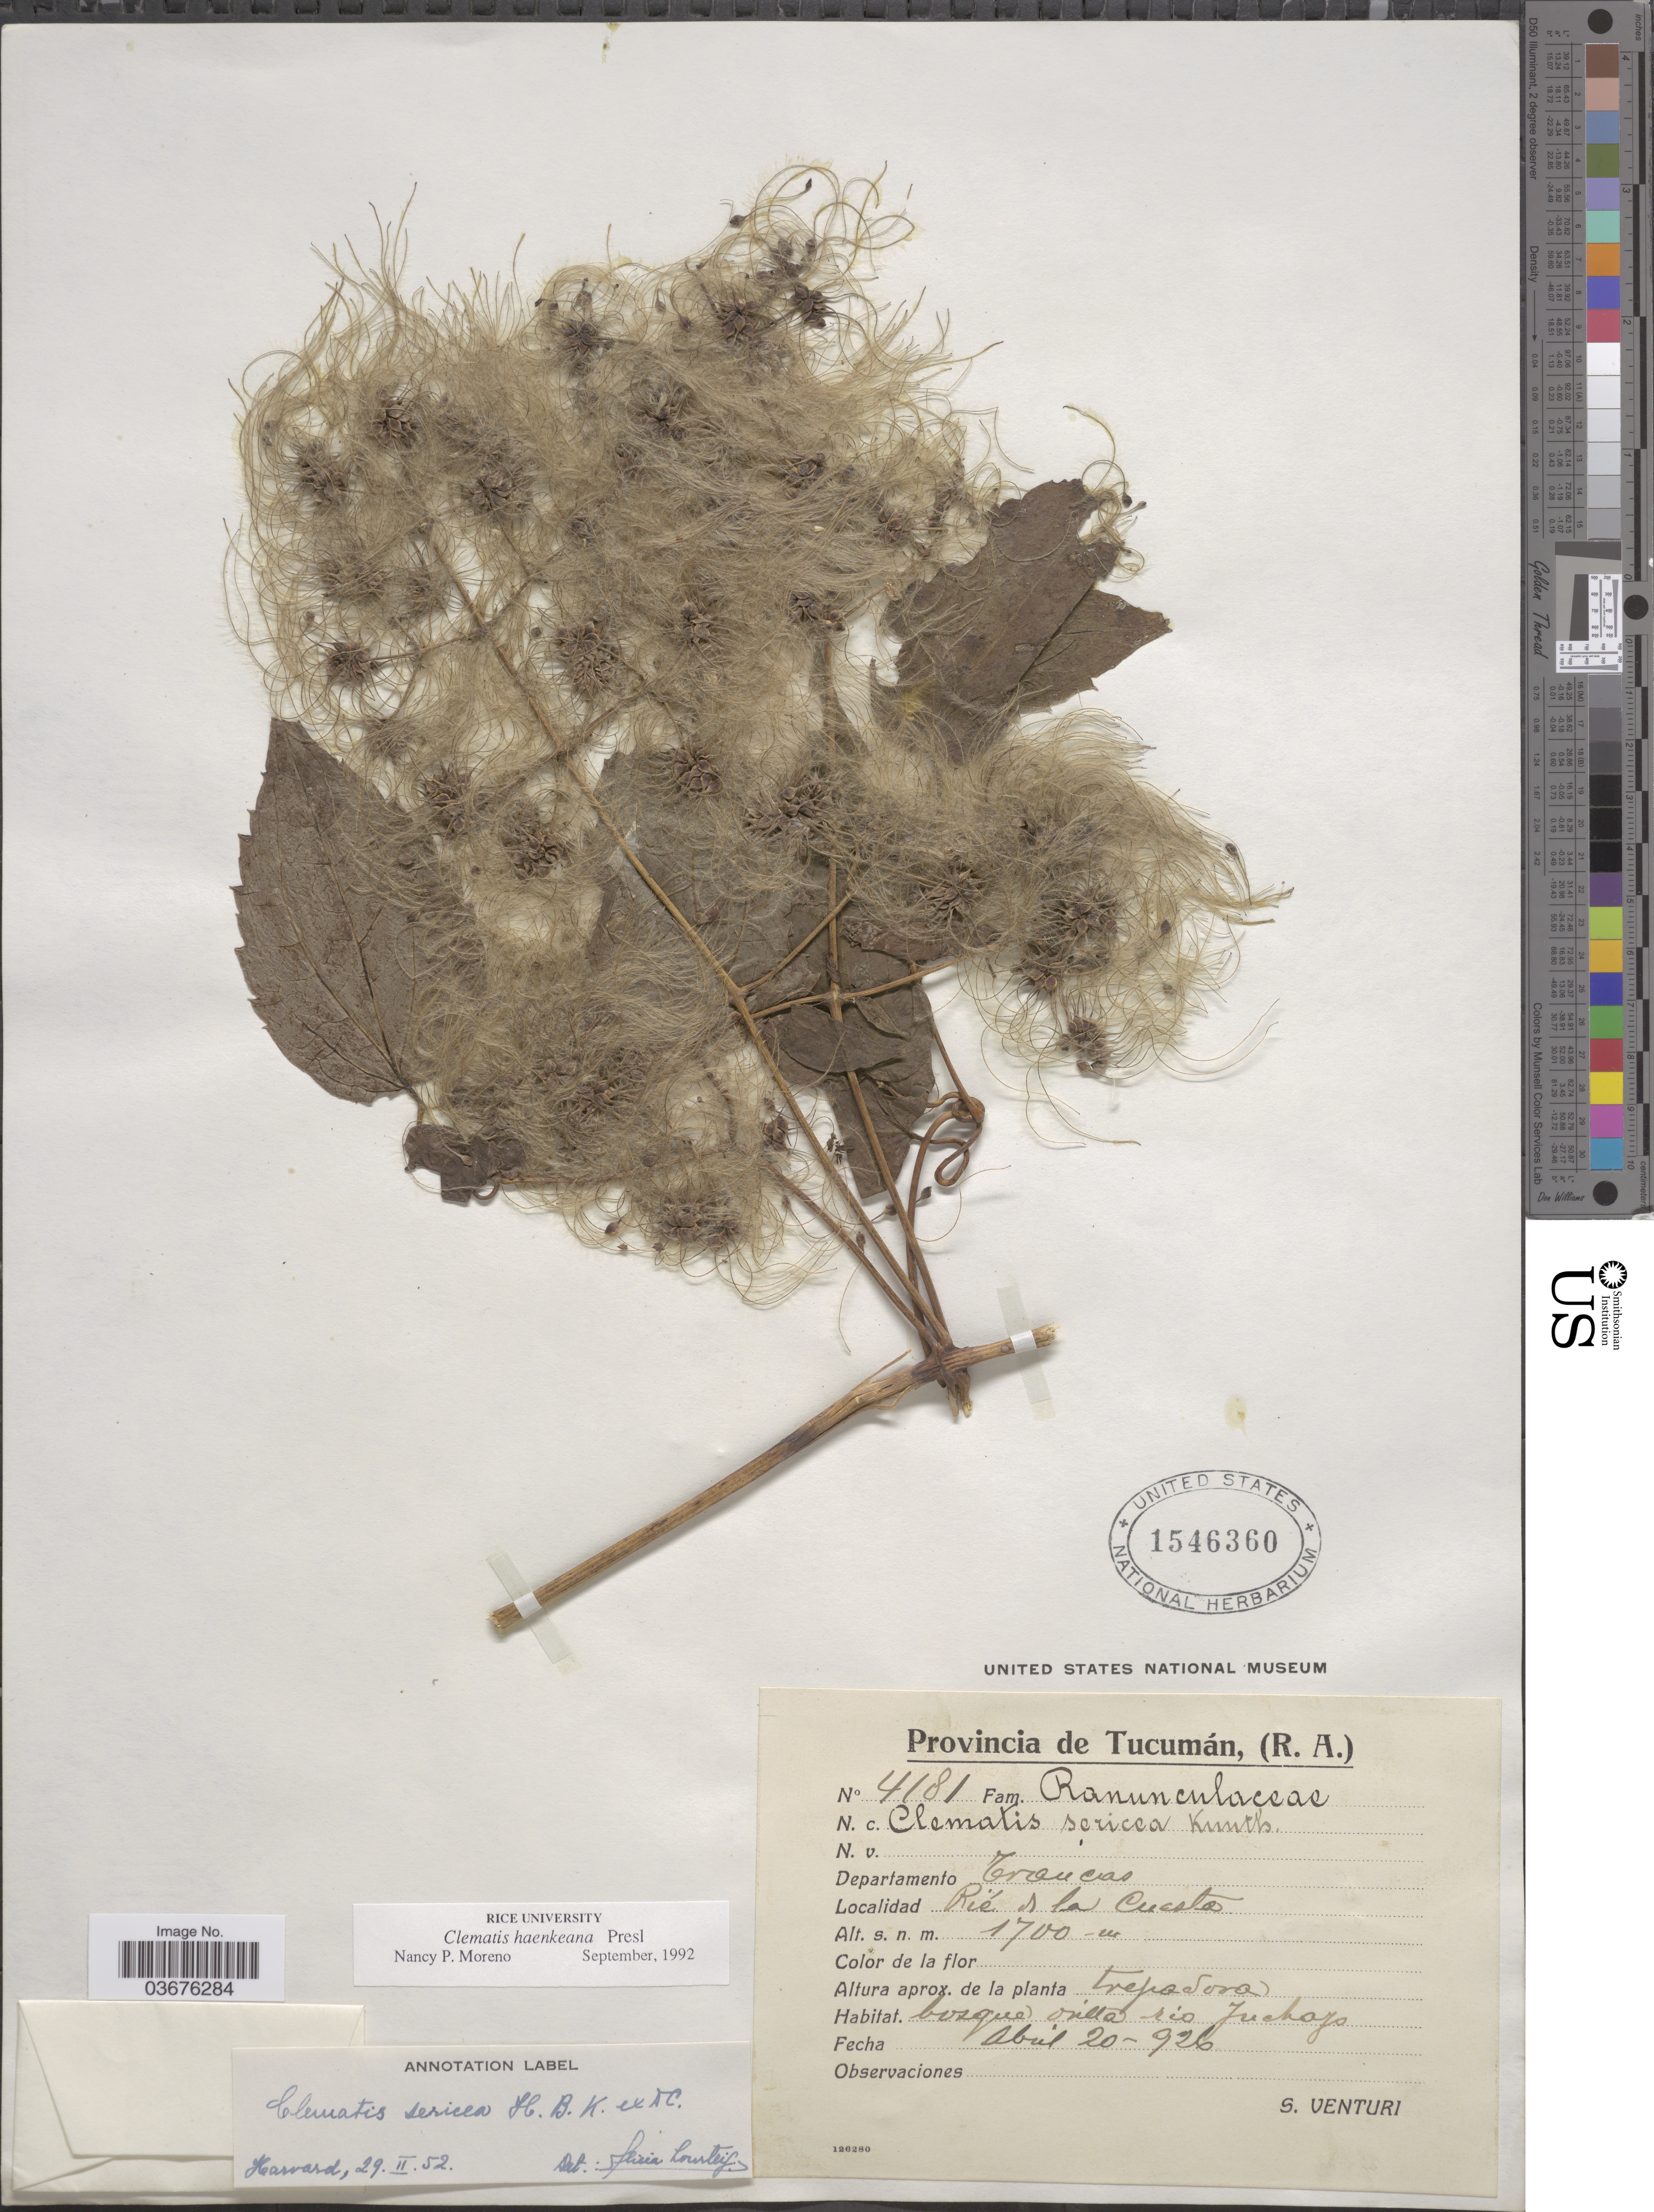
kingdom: Plantae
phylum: Tracheophyta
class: Magnoliopsida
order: Ranunculales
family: Ranunculaceae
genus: Clematis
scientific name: Clematis campestris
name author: A. St.-Hil.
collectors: S. Venturi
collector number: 4181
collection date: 1926-04-20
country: Argentina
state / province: Tucuman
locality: Departamento Trancas. Río de la Cuesta. Bosque villa rio Yuchayo.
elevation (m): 1700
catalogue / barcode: US 1546360